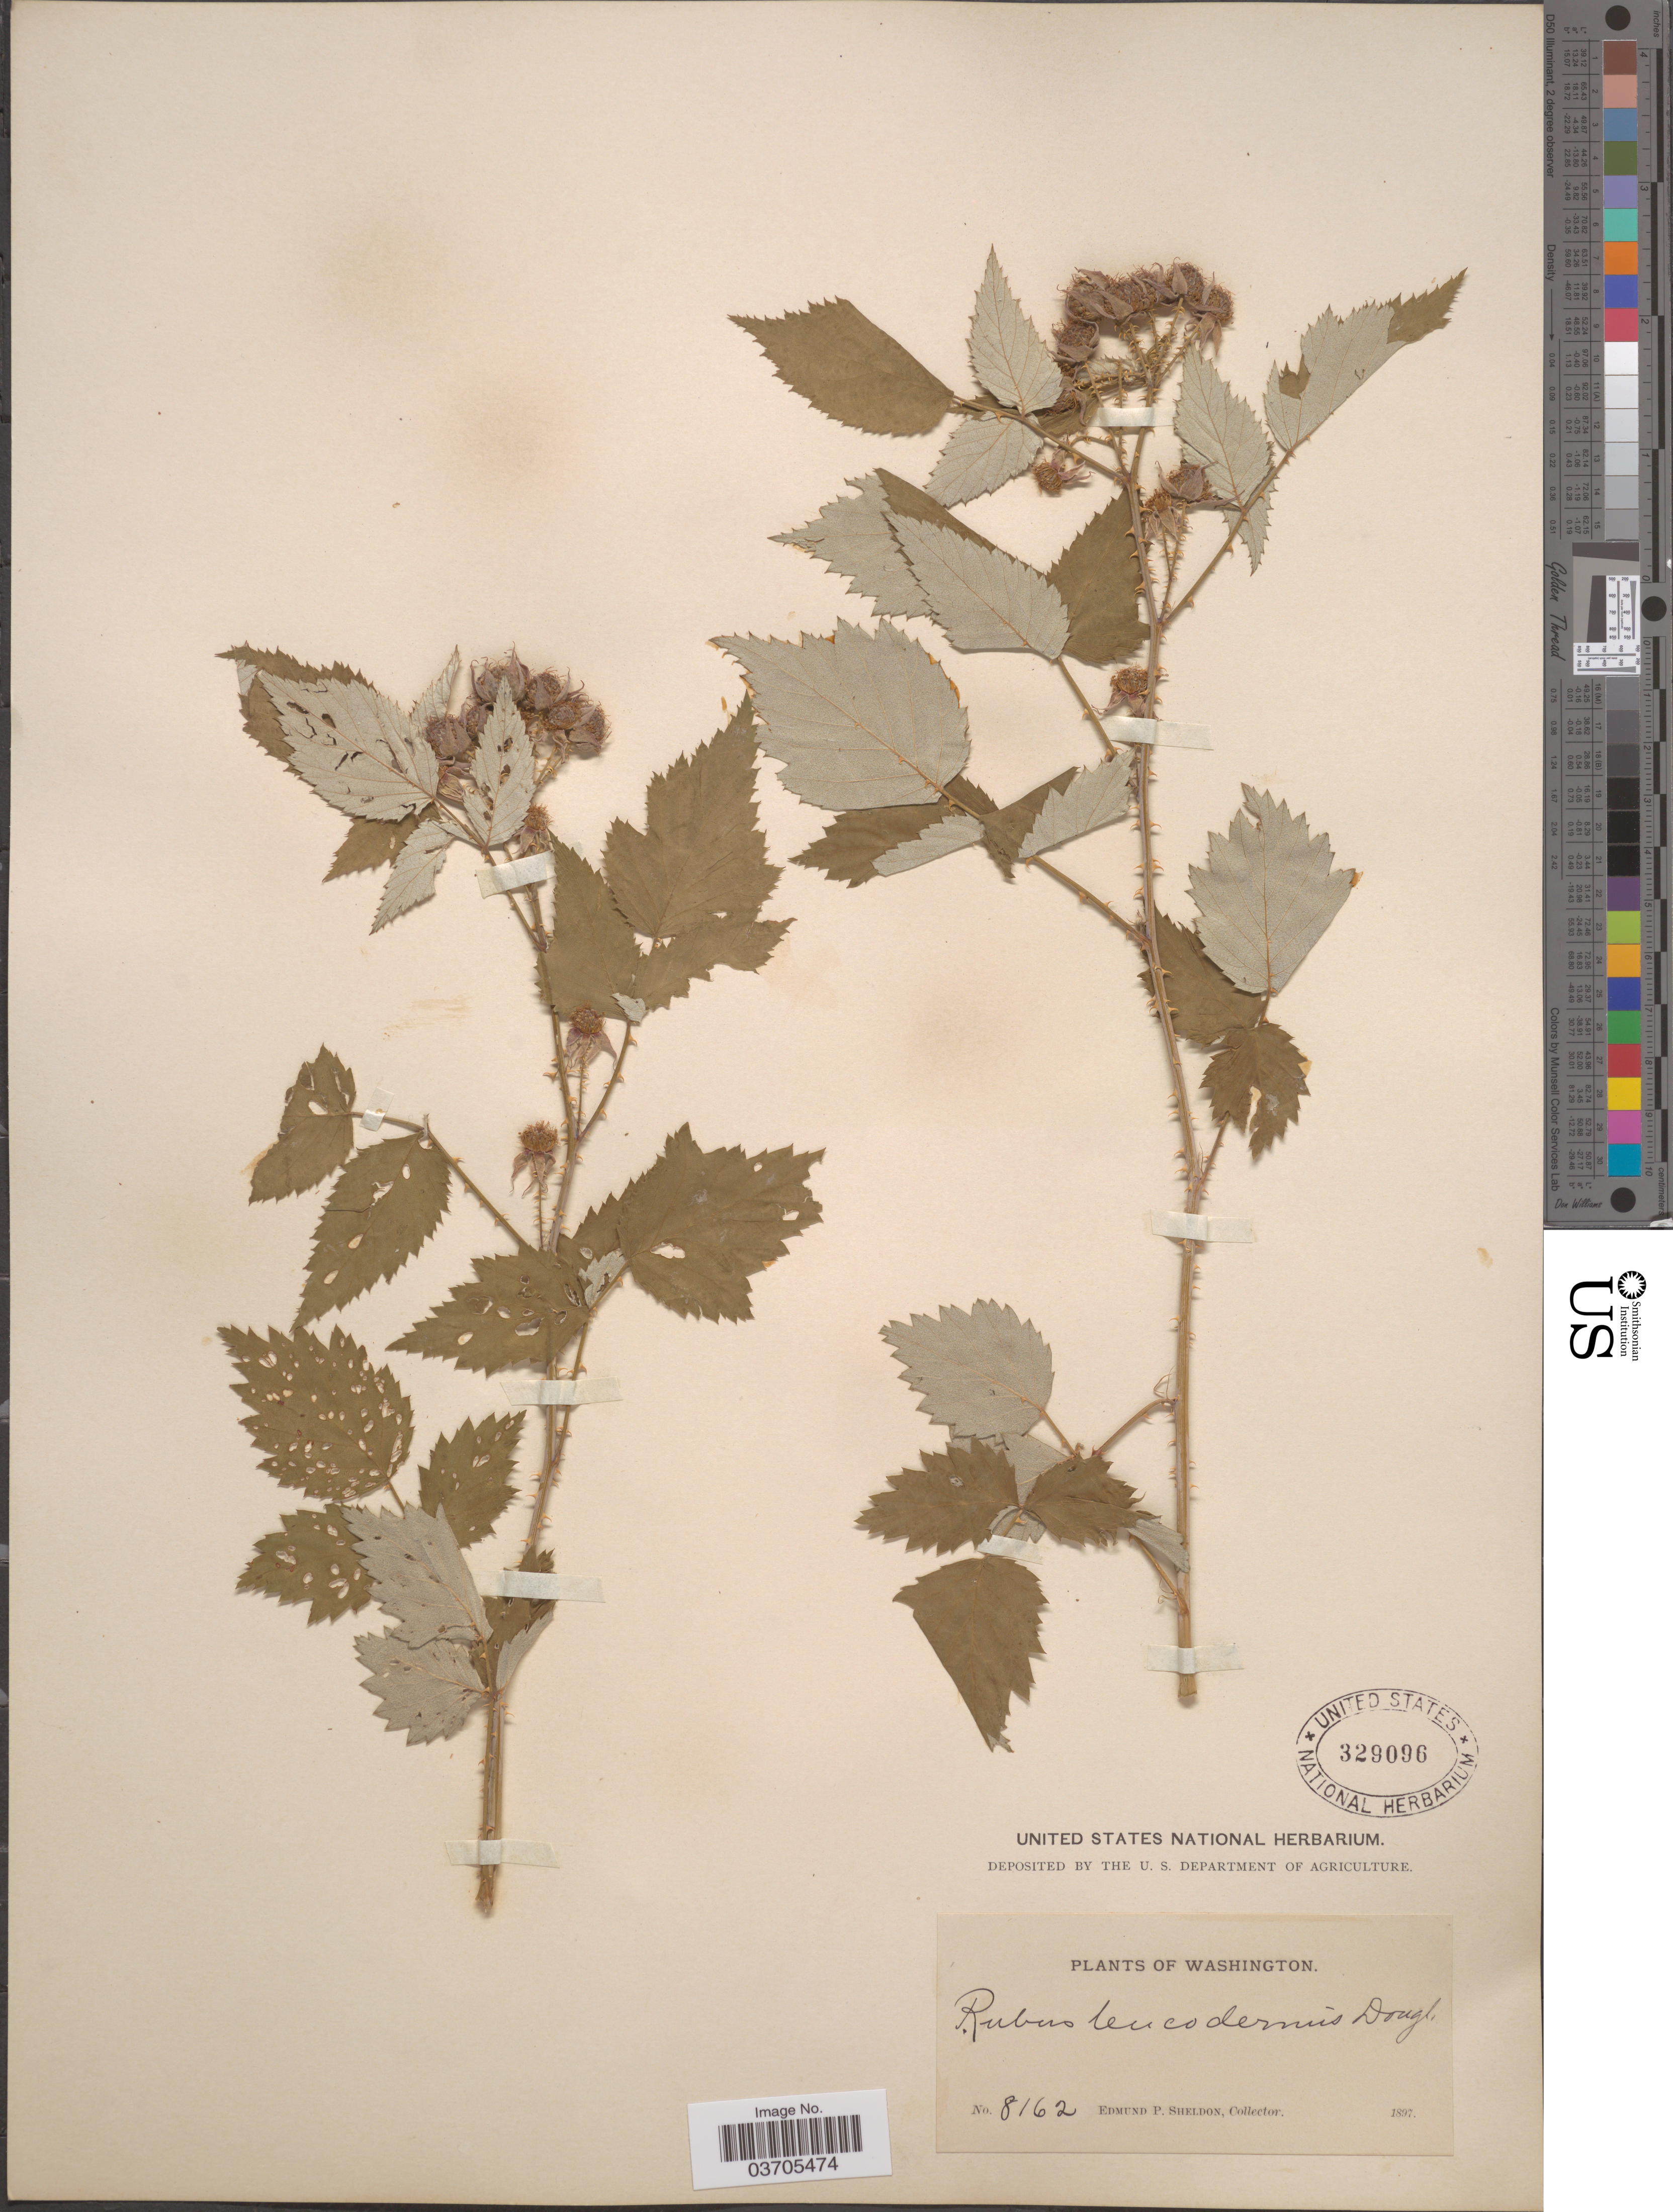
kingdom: Plantae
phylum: Tracheophyta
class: Magnoliopsida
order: Rosales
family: Rosaceae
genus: Rubus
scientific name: Rubus leucodermis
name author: Douglas ex Torr. & A. Gray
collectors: E. P. Sheldon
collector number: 8162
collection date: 1897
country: United States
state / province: Washington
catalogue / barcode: US 329096